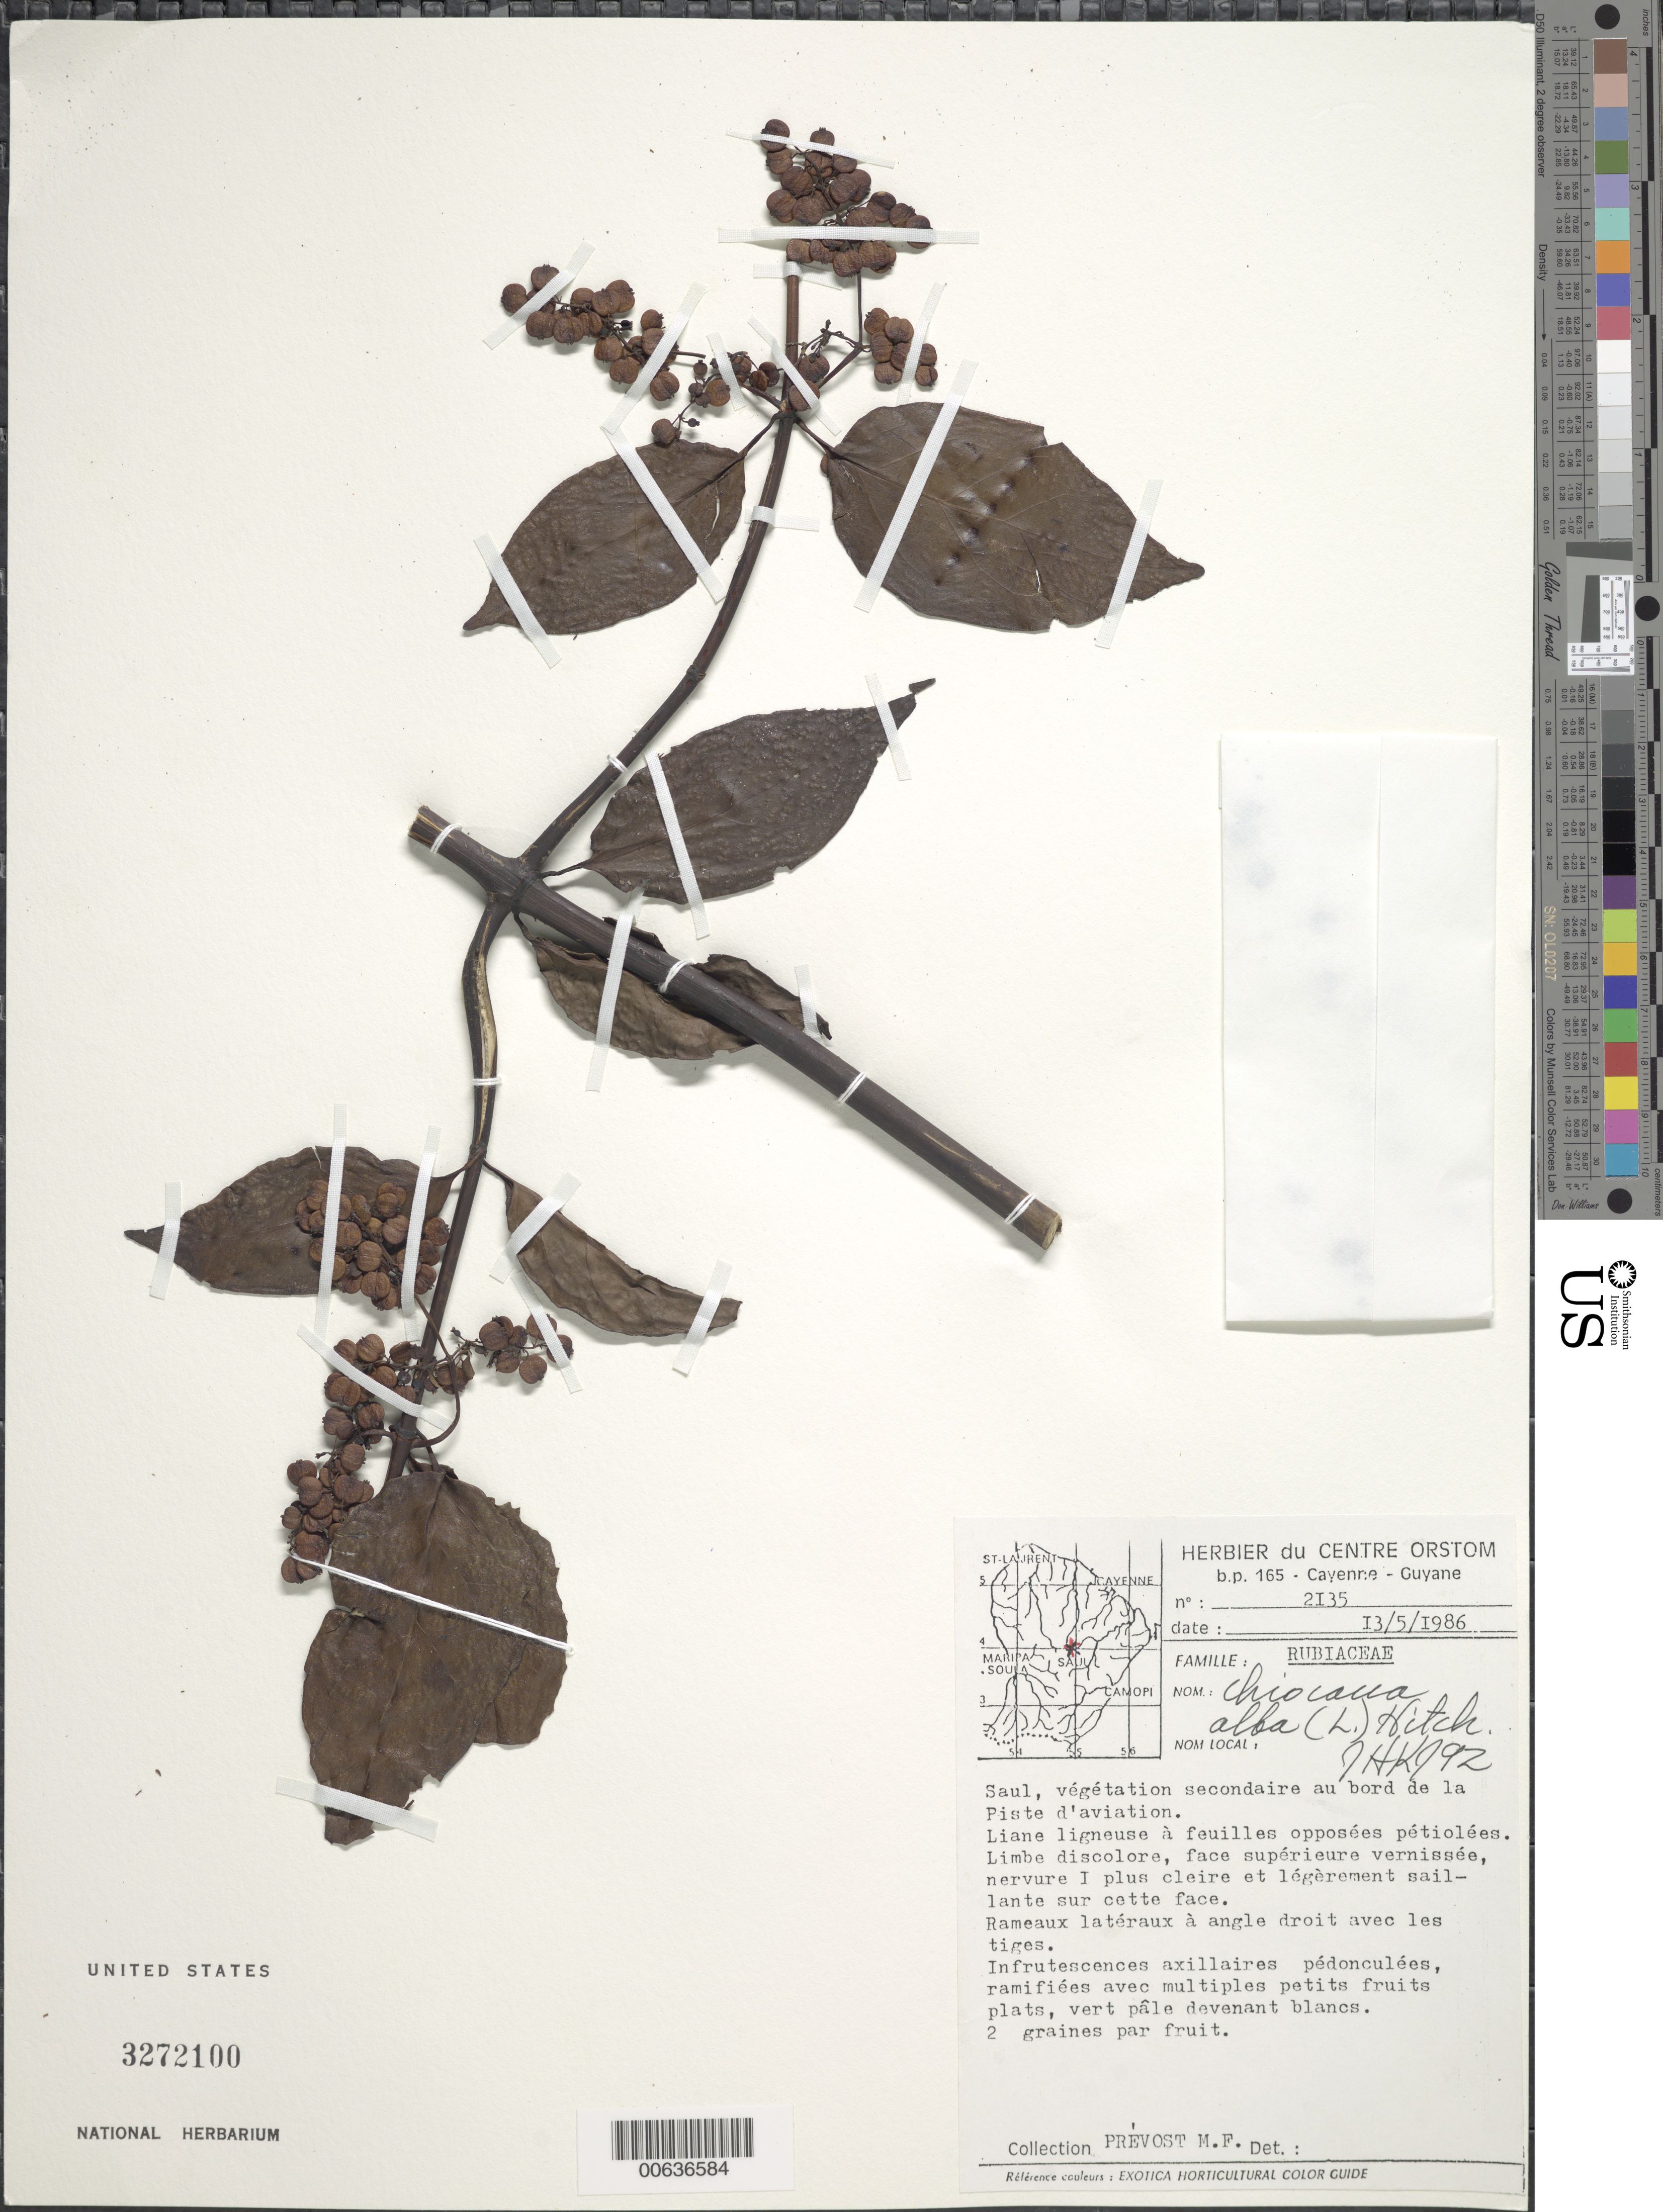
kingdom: Plantae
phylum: Tracheophyta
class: Magnoliopsida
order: Gentianales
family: Rubiaceae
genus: Chiococca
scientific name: Chiococca alba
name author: (L.) Hitchc.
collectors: M.-F. Prévost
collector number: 2135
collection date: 1986-05-13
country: French Guiana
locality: Saul, vegetation secondaire au bord de la Piste d'aviation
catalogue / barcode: US 3272100